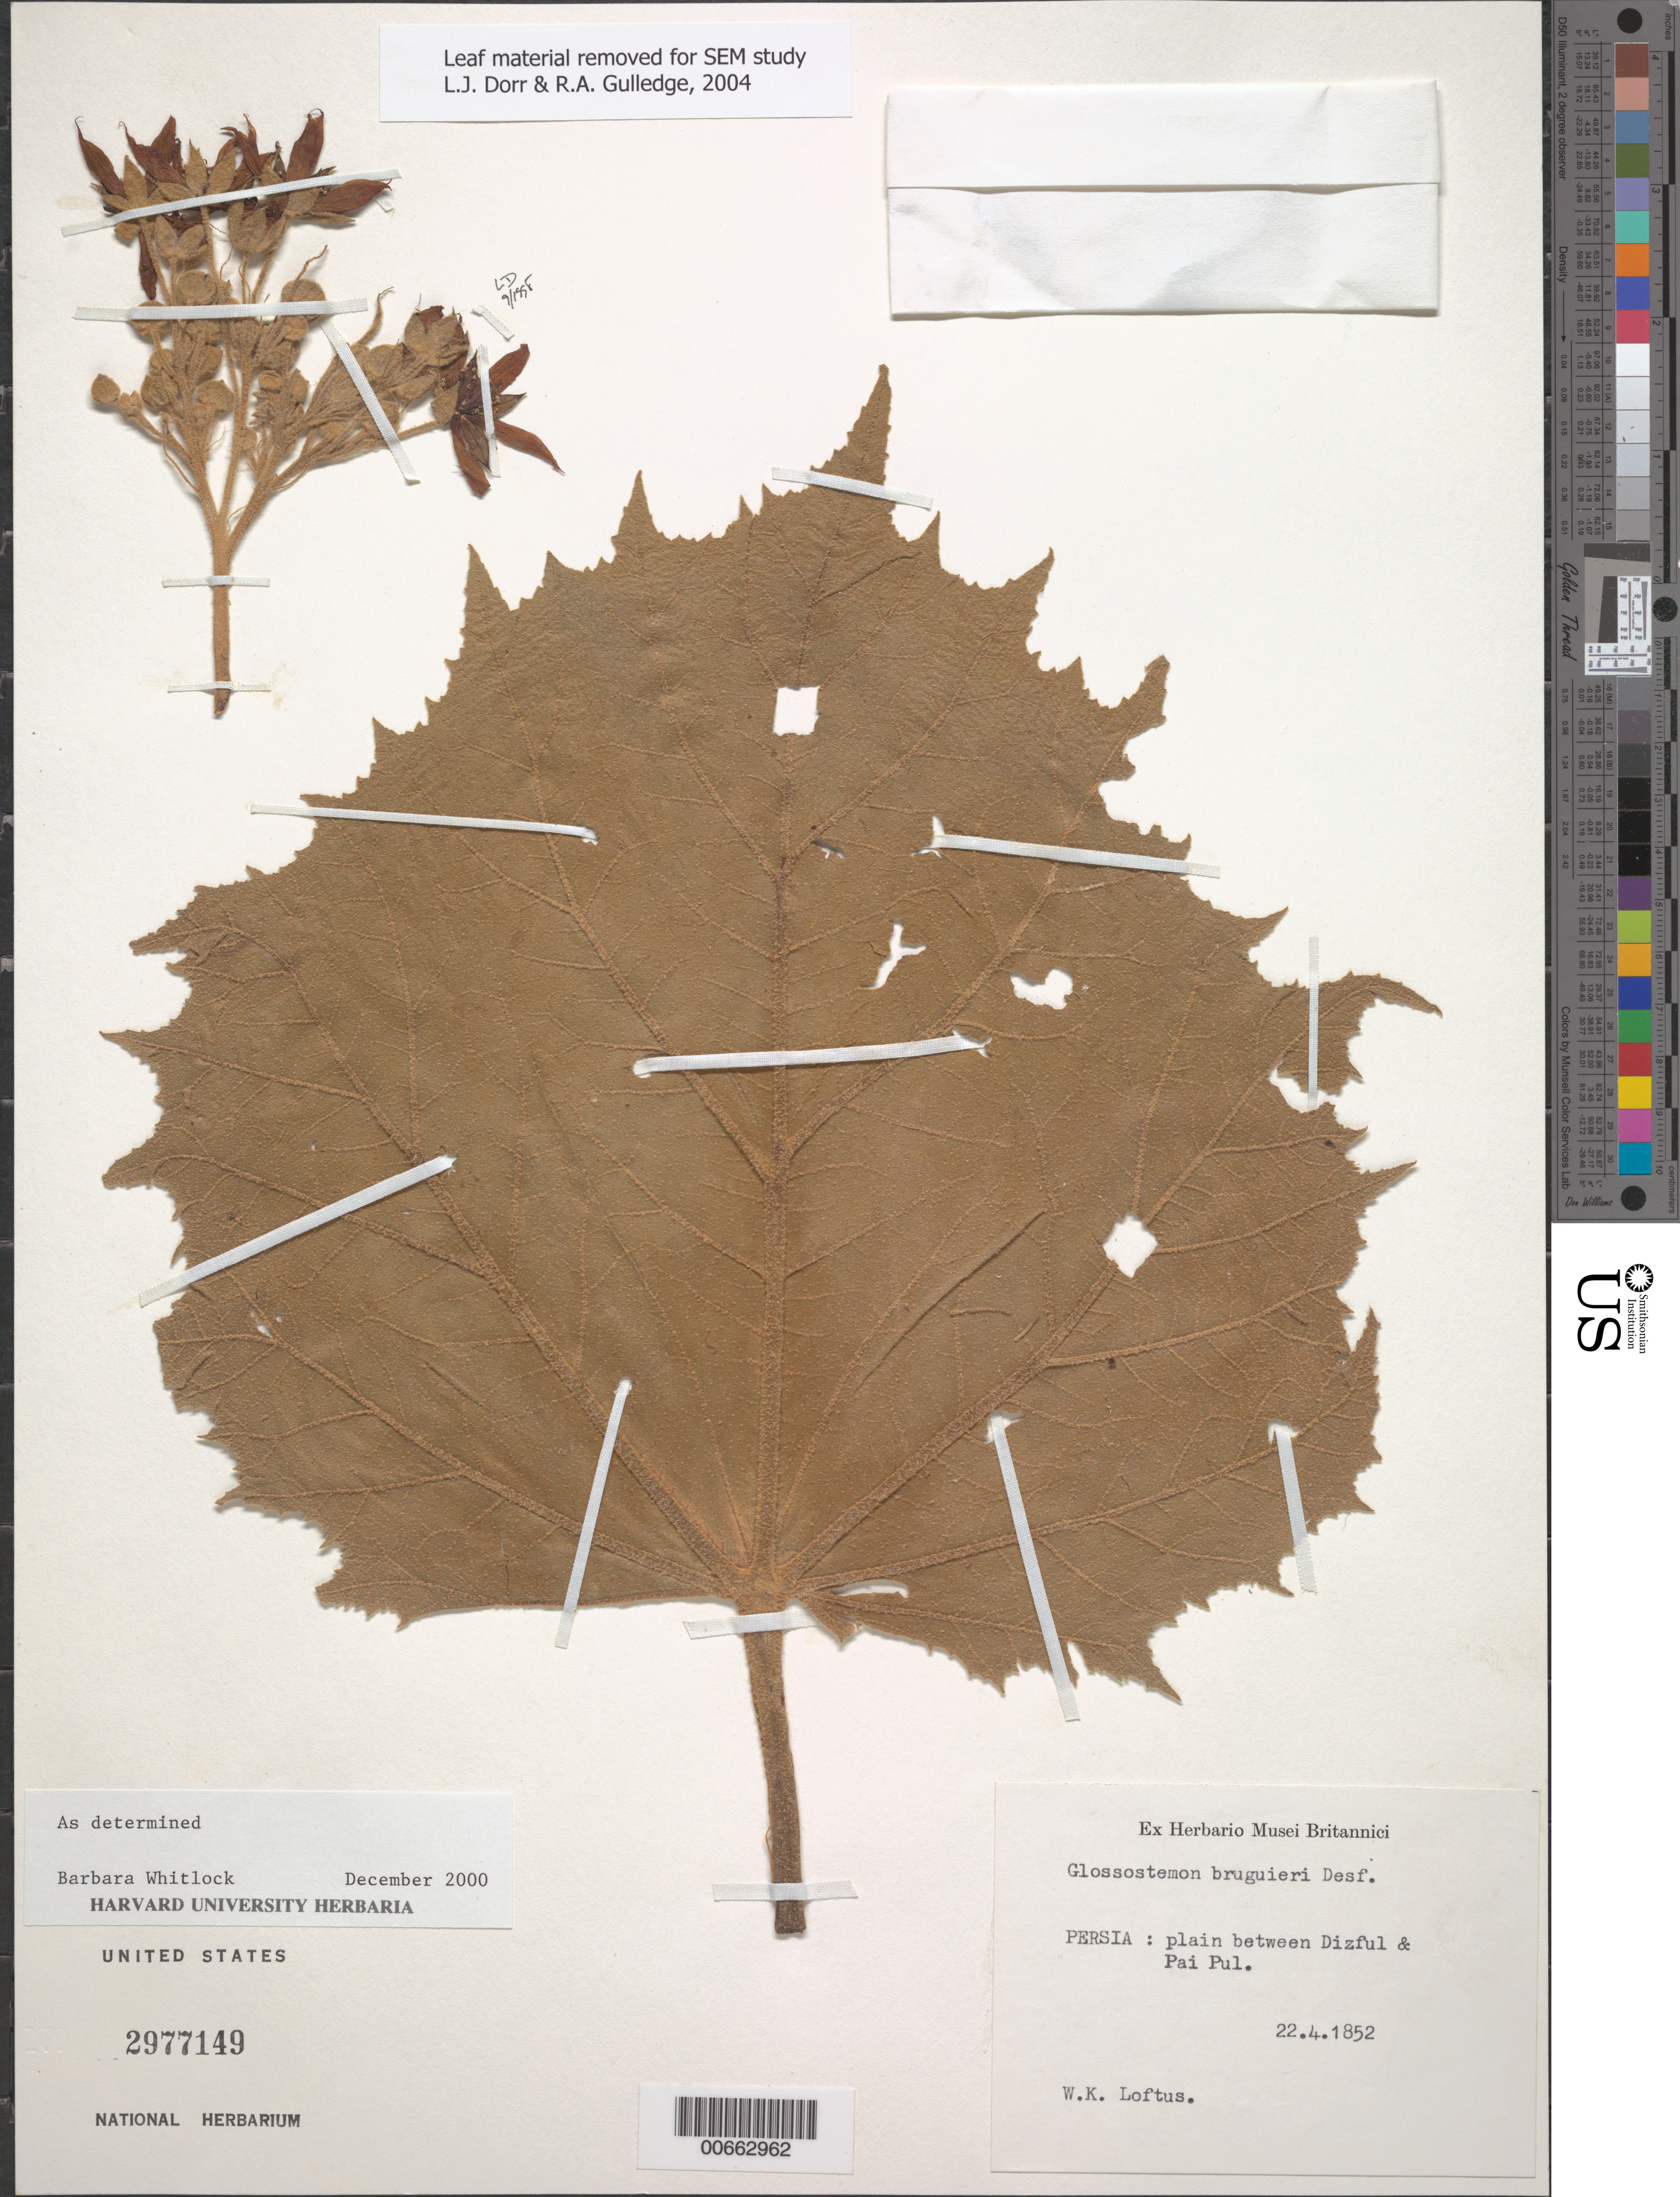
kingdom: Plantae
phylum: Tracheophyta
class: Magnoliopsida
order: Malvales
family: Malvaceae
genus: Glossostemon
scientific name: Glossostemon bruguieri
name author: Desf.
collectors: W. Loftus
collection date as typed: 22 Apr 1852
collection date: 1852-04-22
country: Iran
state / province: Khuzestan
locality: Plain between Dizful and Pai Pul. [country as Persia]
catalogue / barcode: US 2977149